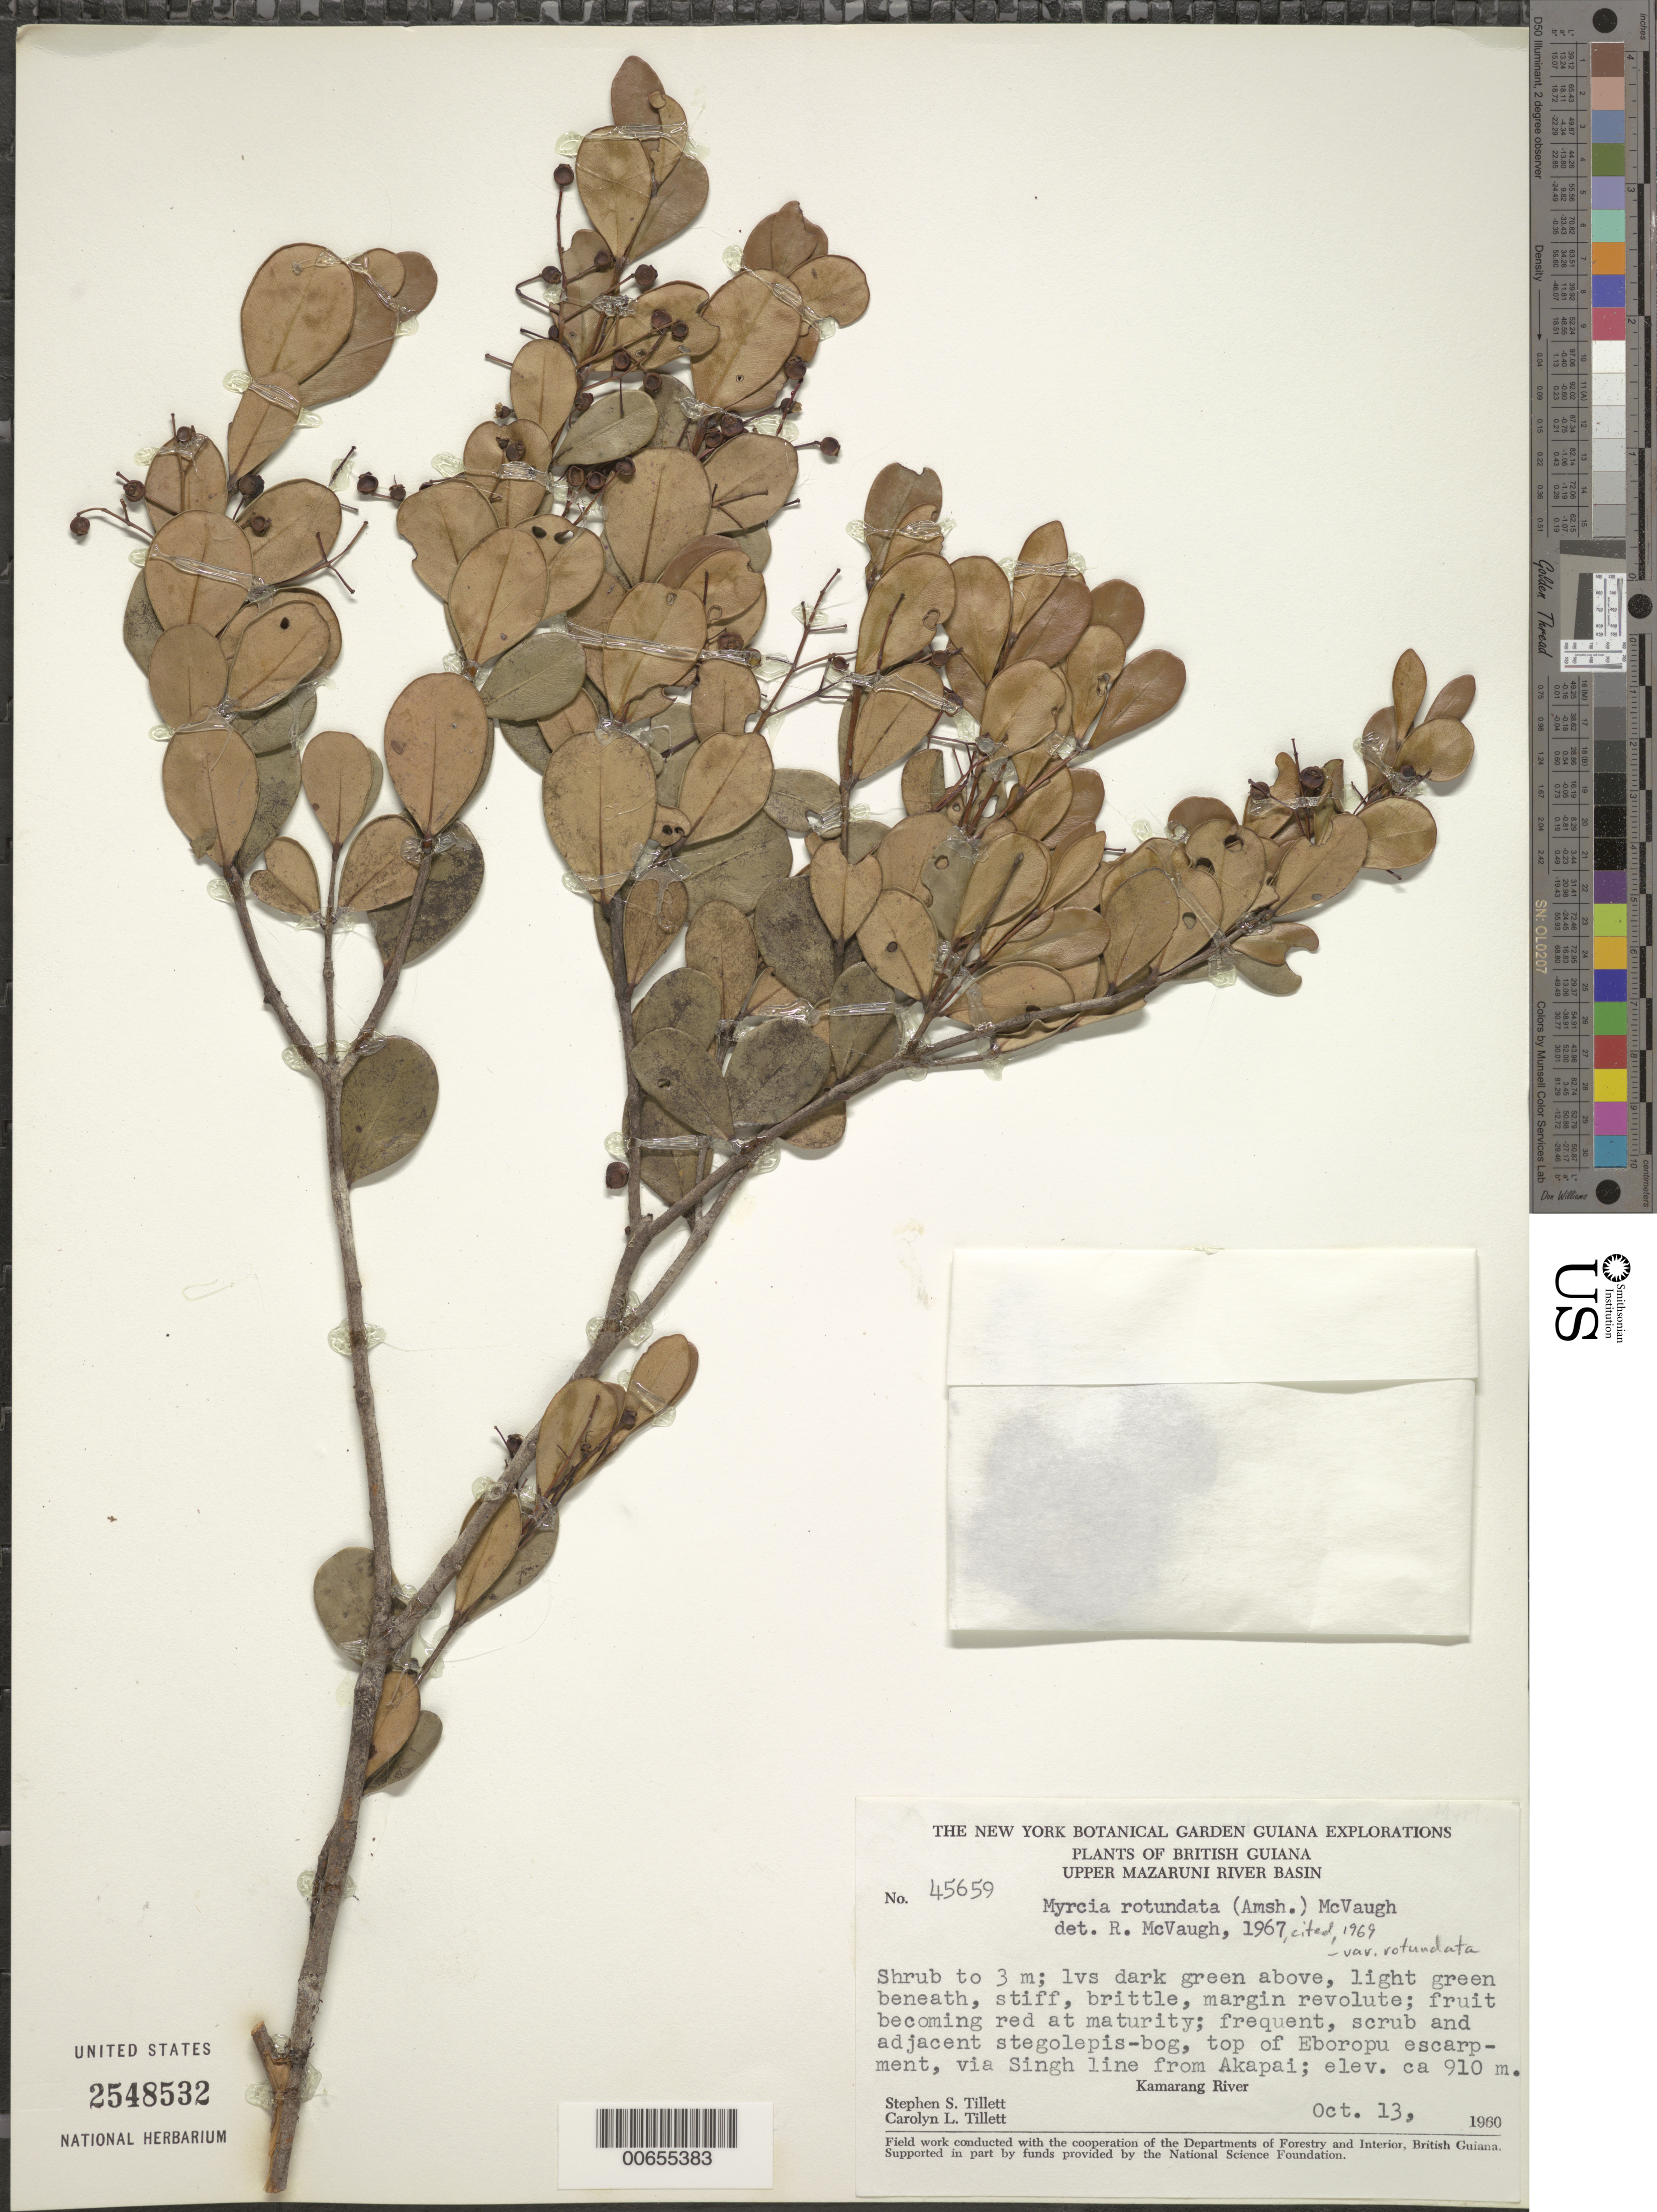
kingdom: Plantae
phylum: Tracheophyta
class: Magnoliopsida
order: Myrtales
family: Myrtaceae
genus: Myrcia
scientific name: Myrcia rotundata var. rotundata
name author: (Amshoff) McVaugh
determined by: McVaugh, R.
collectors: S. S. Tillett, C. L. Tillett & R. Boyan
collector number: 45659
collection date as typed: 13-Oct-60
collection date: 1960-10-13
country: Guyana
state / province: Cuyuni-Mazaruni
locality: Upper Mazaruni River Basin, top of Eboropu escarpment, via Singh line from Akapai, Kamarang R.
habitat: Scrub, adjacent stegolepis bog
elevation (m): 910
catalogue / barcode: US 2548532